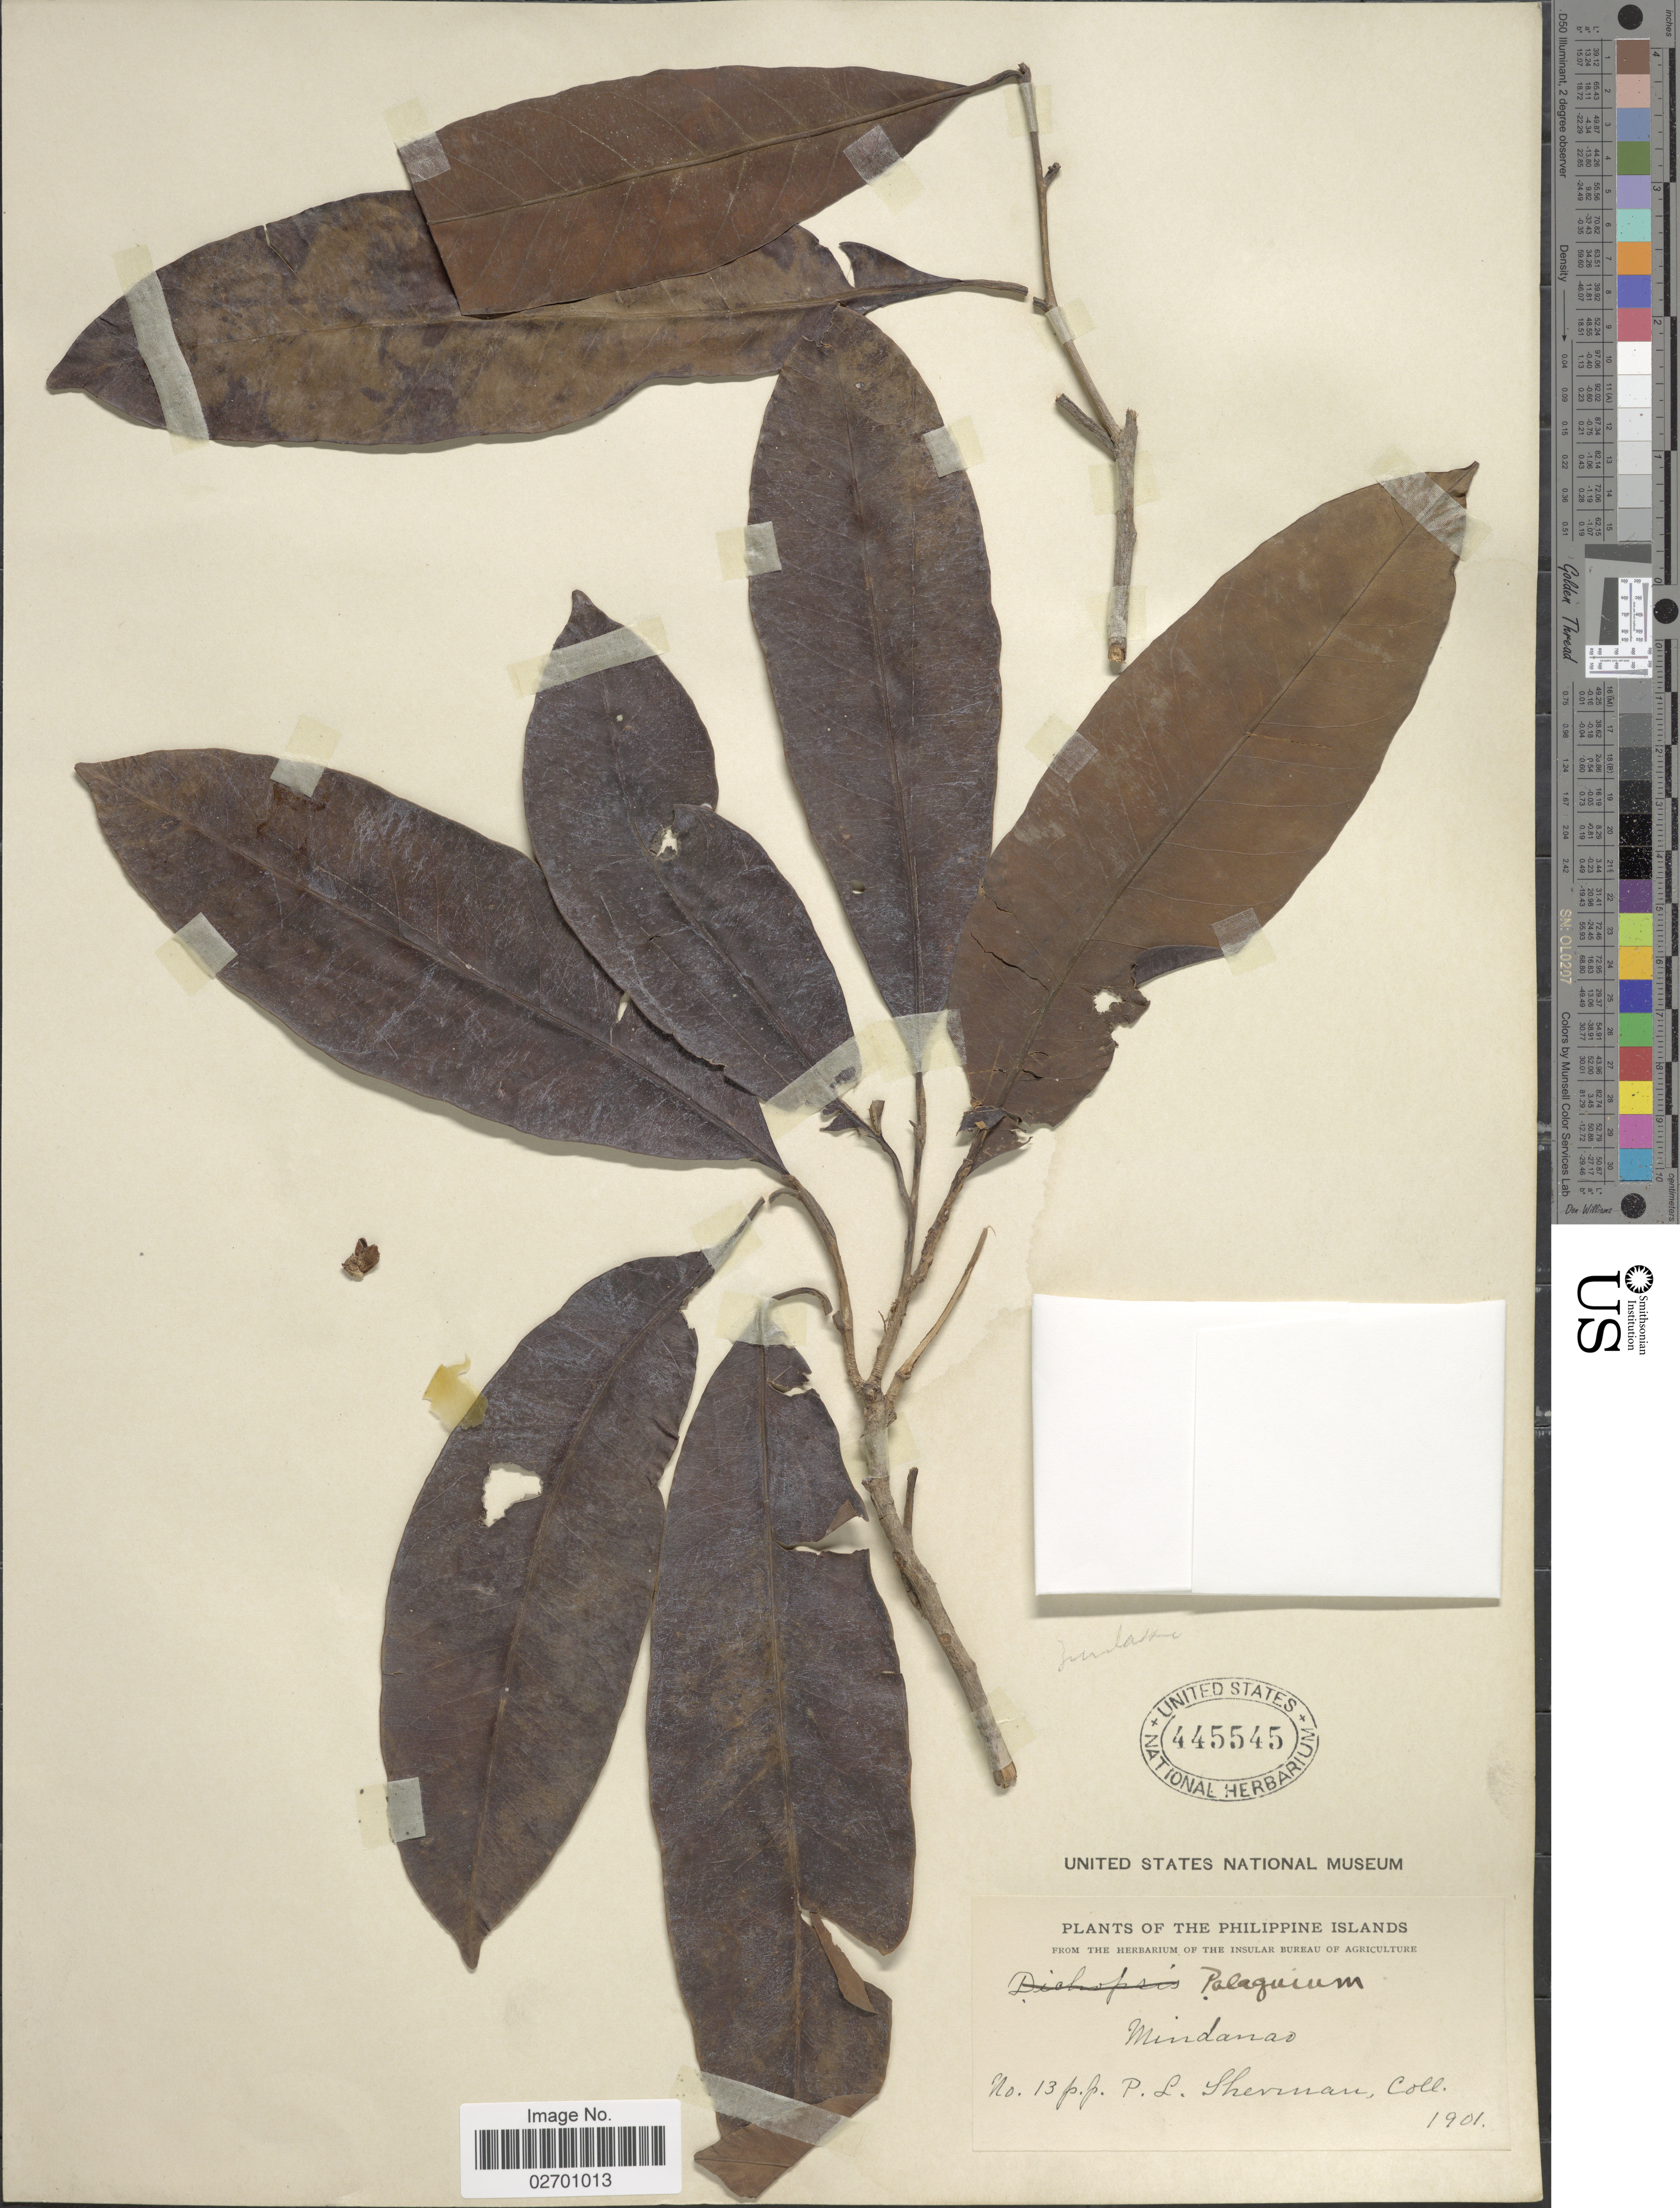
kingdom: Plantae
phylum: Tracheophyta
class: Magnoliopsida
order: Ericales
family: Sapotaceae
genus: Palaquium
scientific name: Palaquium sp.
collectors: P. Sherman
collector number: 13 p.p.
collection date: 1901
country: Philippines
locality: Philippine Islands. Mindanao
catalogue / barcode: US 445545